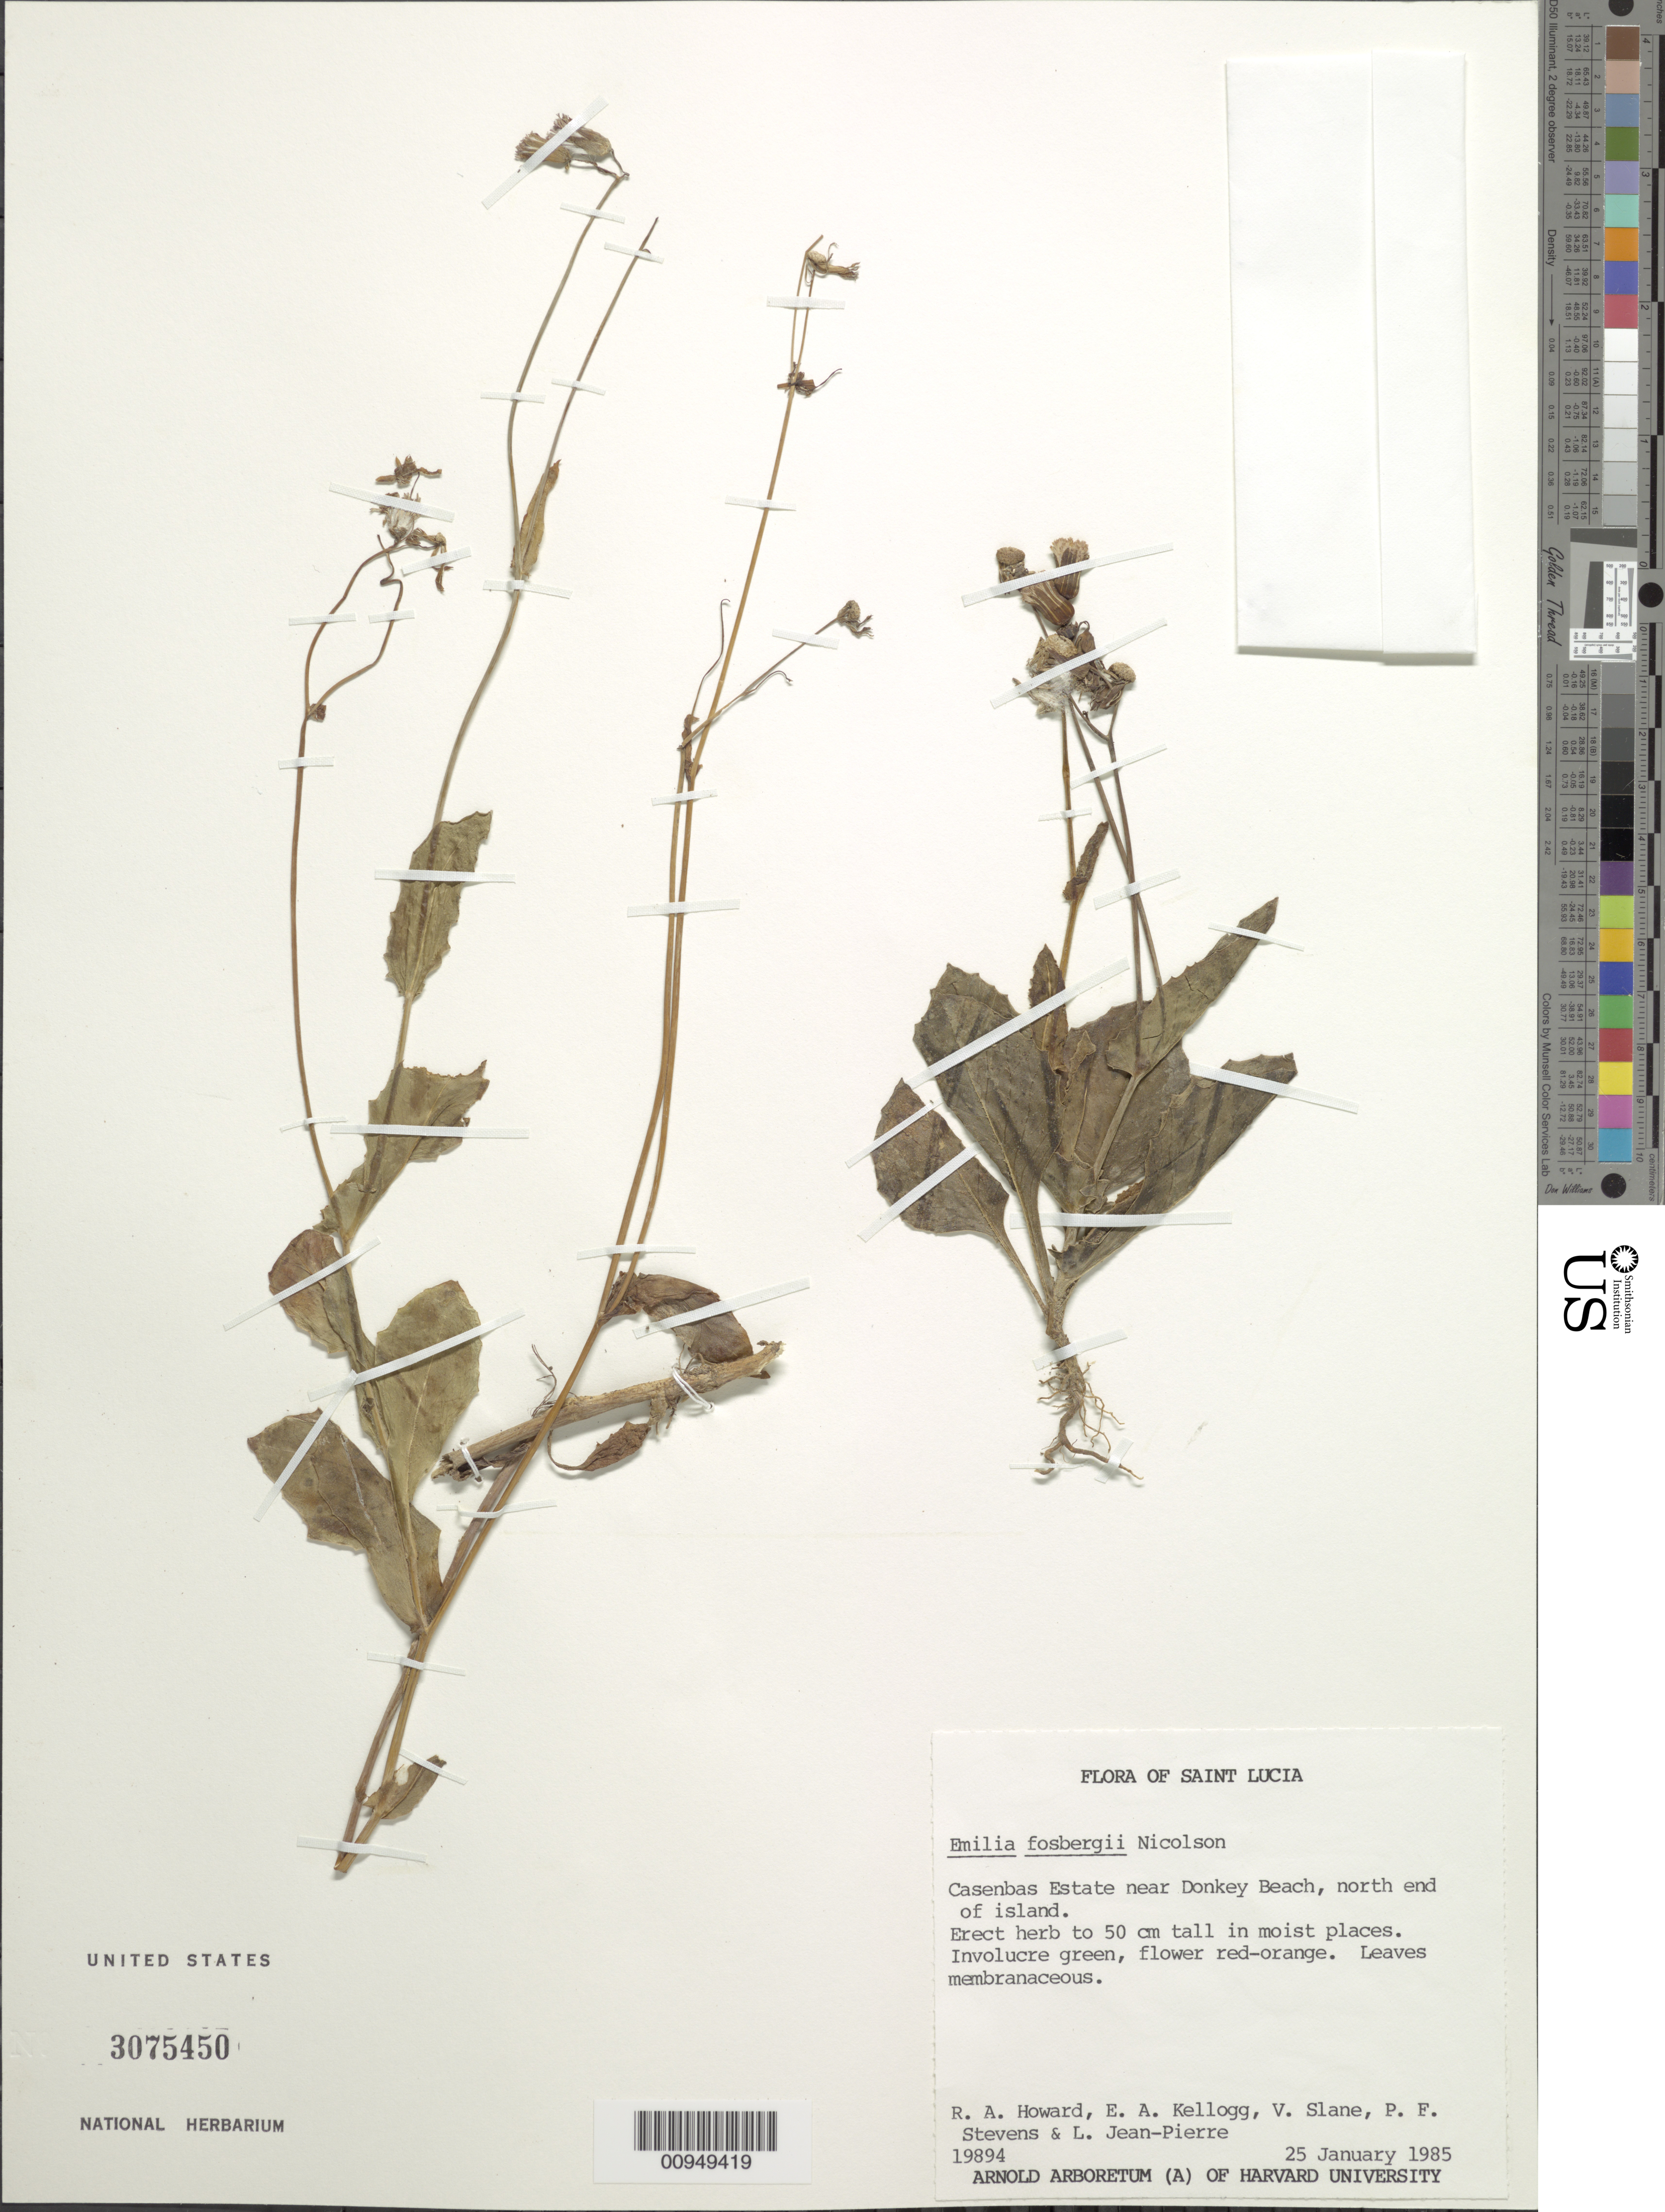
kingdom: Plantae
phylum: Tracheophyta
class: Magnoliopsida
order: Asterales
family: Asteraceae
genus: Emilia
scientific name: Emilia fosbergii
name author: Nicolson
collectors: R. A. Howard, E. A. Kellogg, V. Slane, P. F. Stevens & L. L. Jean-Pierre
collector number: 19894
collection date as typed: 25 Jan 1985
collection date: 1985-01-25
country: St. Lucia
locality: Casenbas Estate near Donkey Beach, north end of island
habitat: In moist places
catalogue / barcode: US 3075450